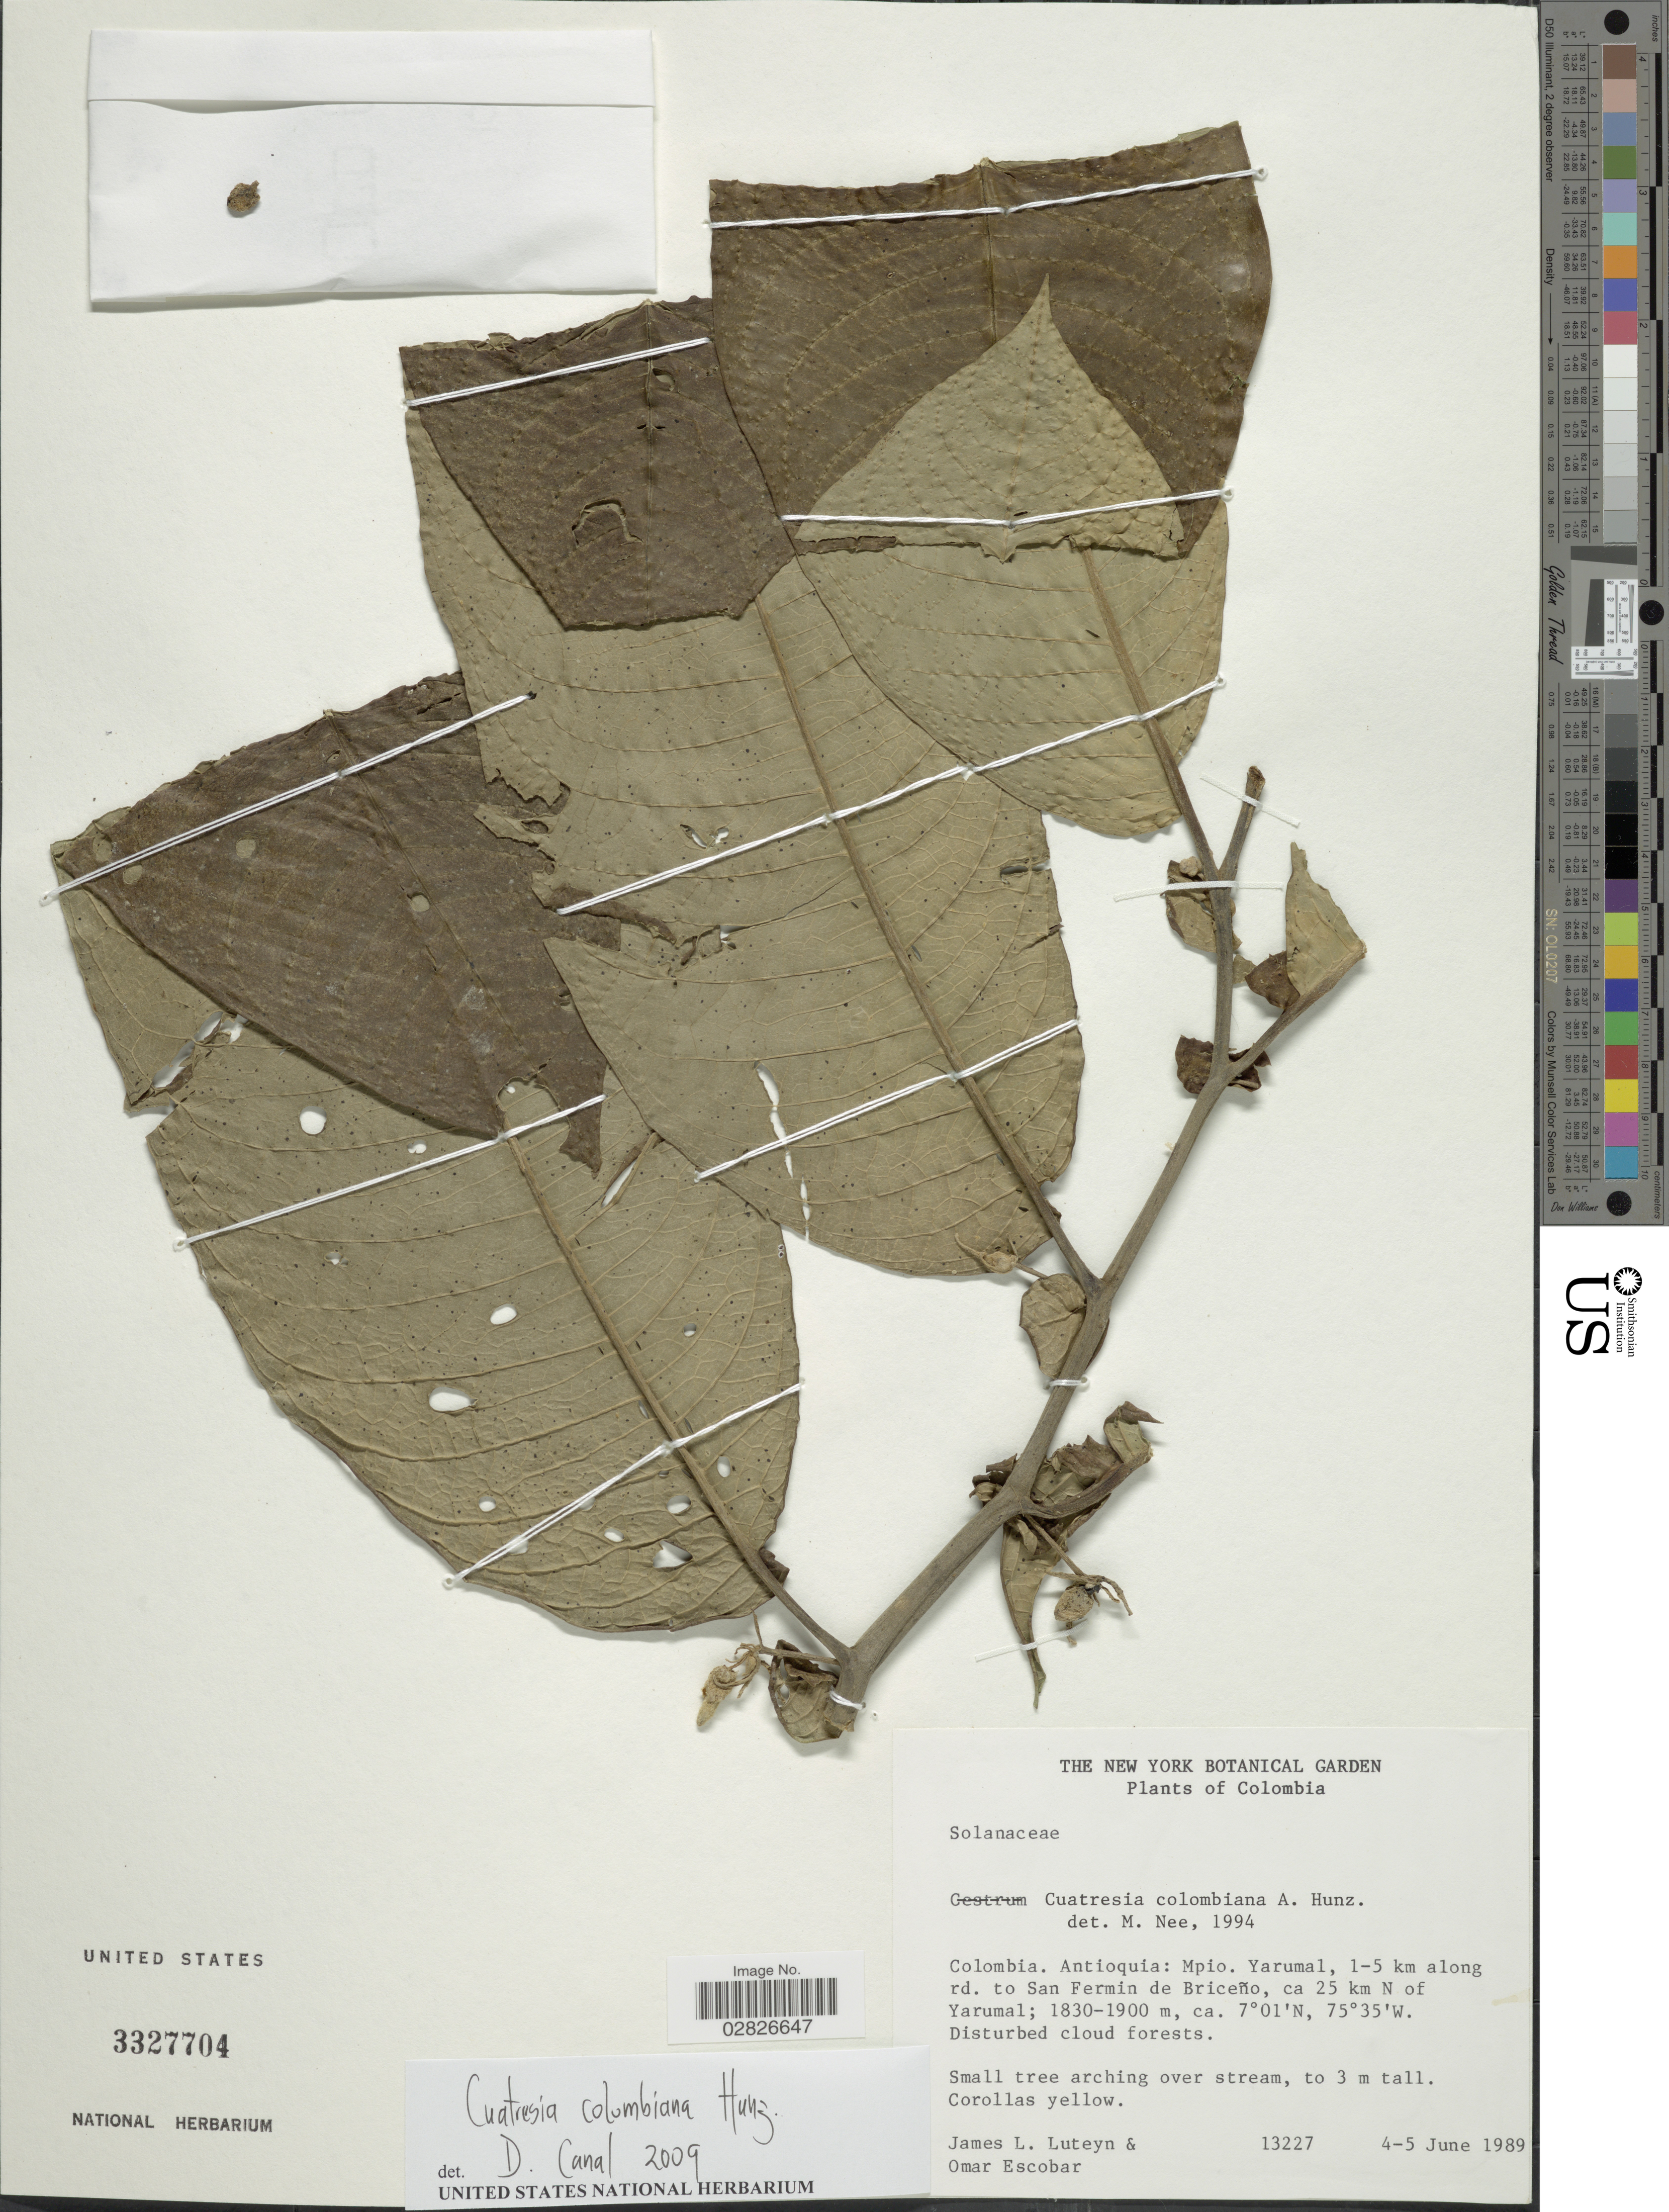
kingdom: Plantae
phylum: Tracheophyta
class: Magnoliopsida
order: Solanales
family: Solanaceae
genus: Cuatresia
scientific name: Cuatresia colombiana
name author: Hunz.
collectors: J. L. Luteyn & O. D. Escobar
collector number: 13227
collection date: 1989-06-04/1989-06-05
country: Colombia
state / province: Antioquia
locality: Mpio. Yarumal, 1-5 km along rd. to San Fermin de Briceño, ca 25 km N of Yarumal.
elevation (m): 1830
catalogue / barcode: US 3327704